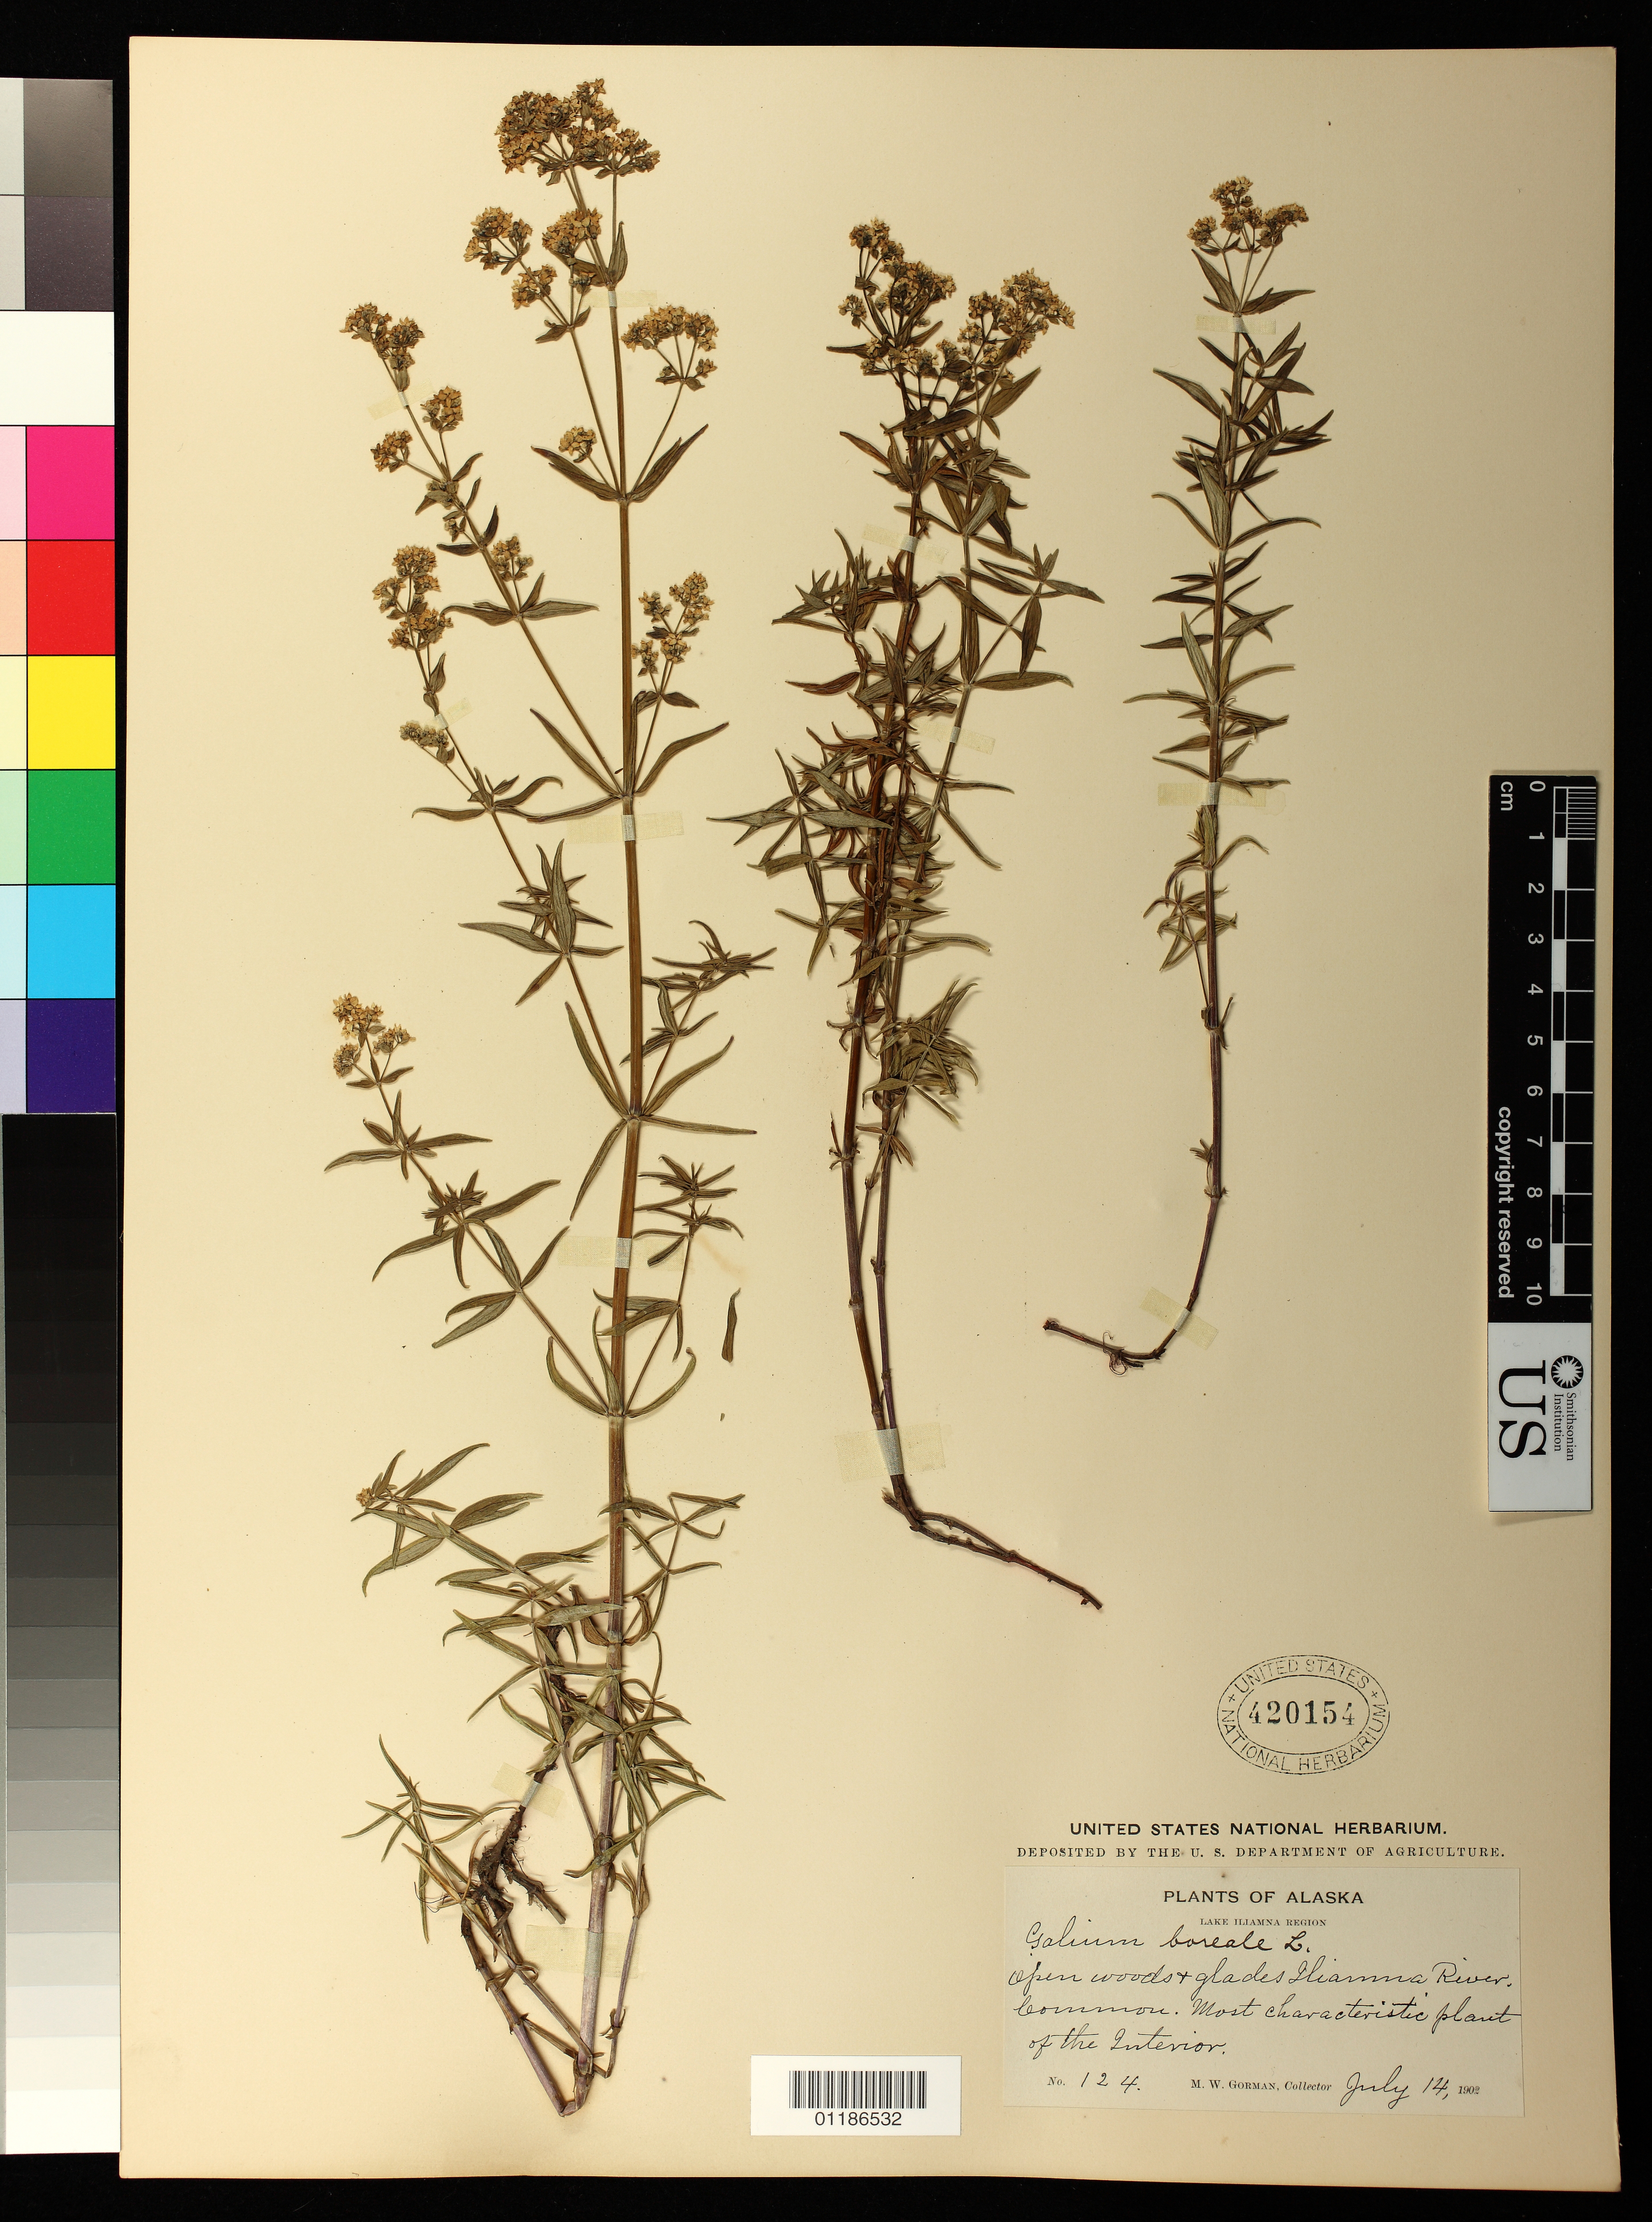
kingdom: Plantae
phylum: Tracheophyta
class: Magnoliopsida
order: Gentianales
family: Rubiaceae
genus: Galium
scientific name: Galium boreale L.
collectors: M. W. Gorman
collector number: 124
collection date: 1902-07-14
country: United States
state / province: Alaska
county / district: Lake and Peninsula Borough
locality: Open woods and glades Iliamna River.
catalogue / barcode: US 420154